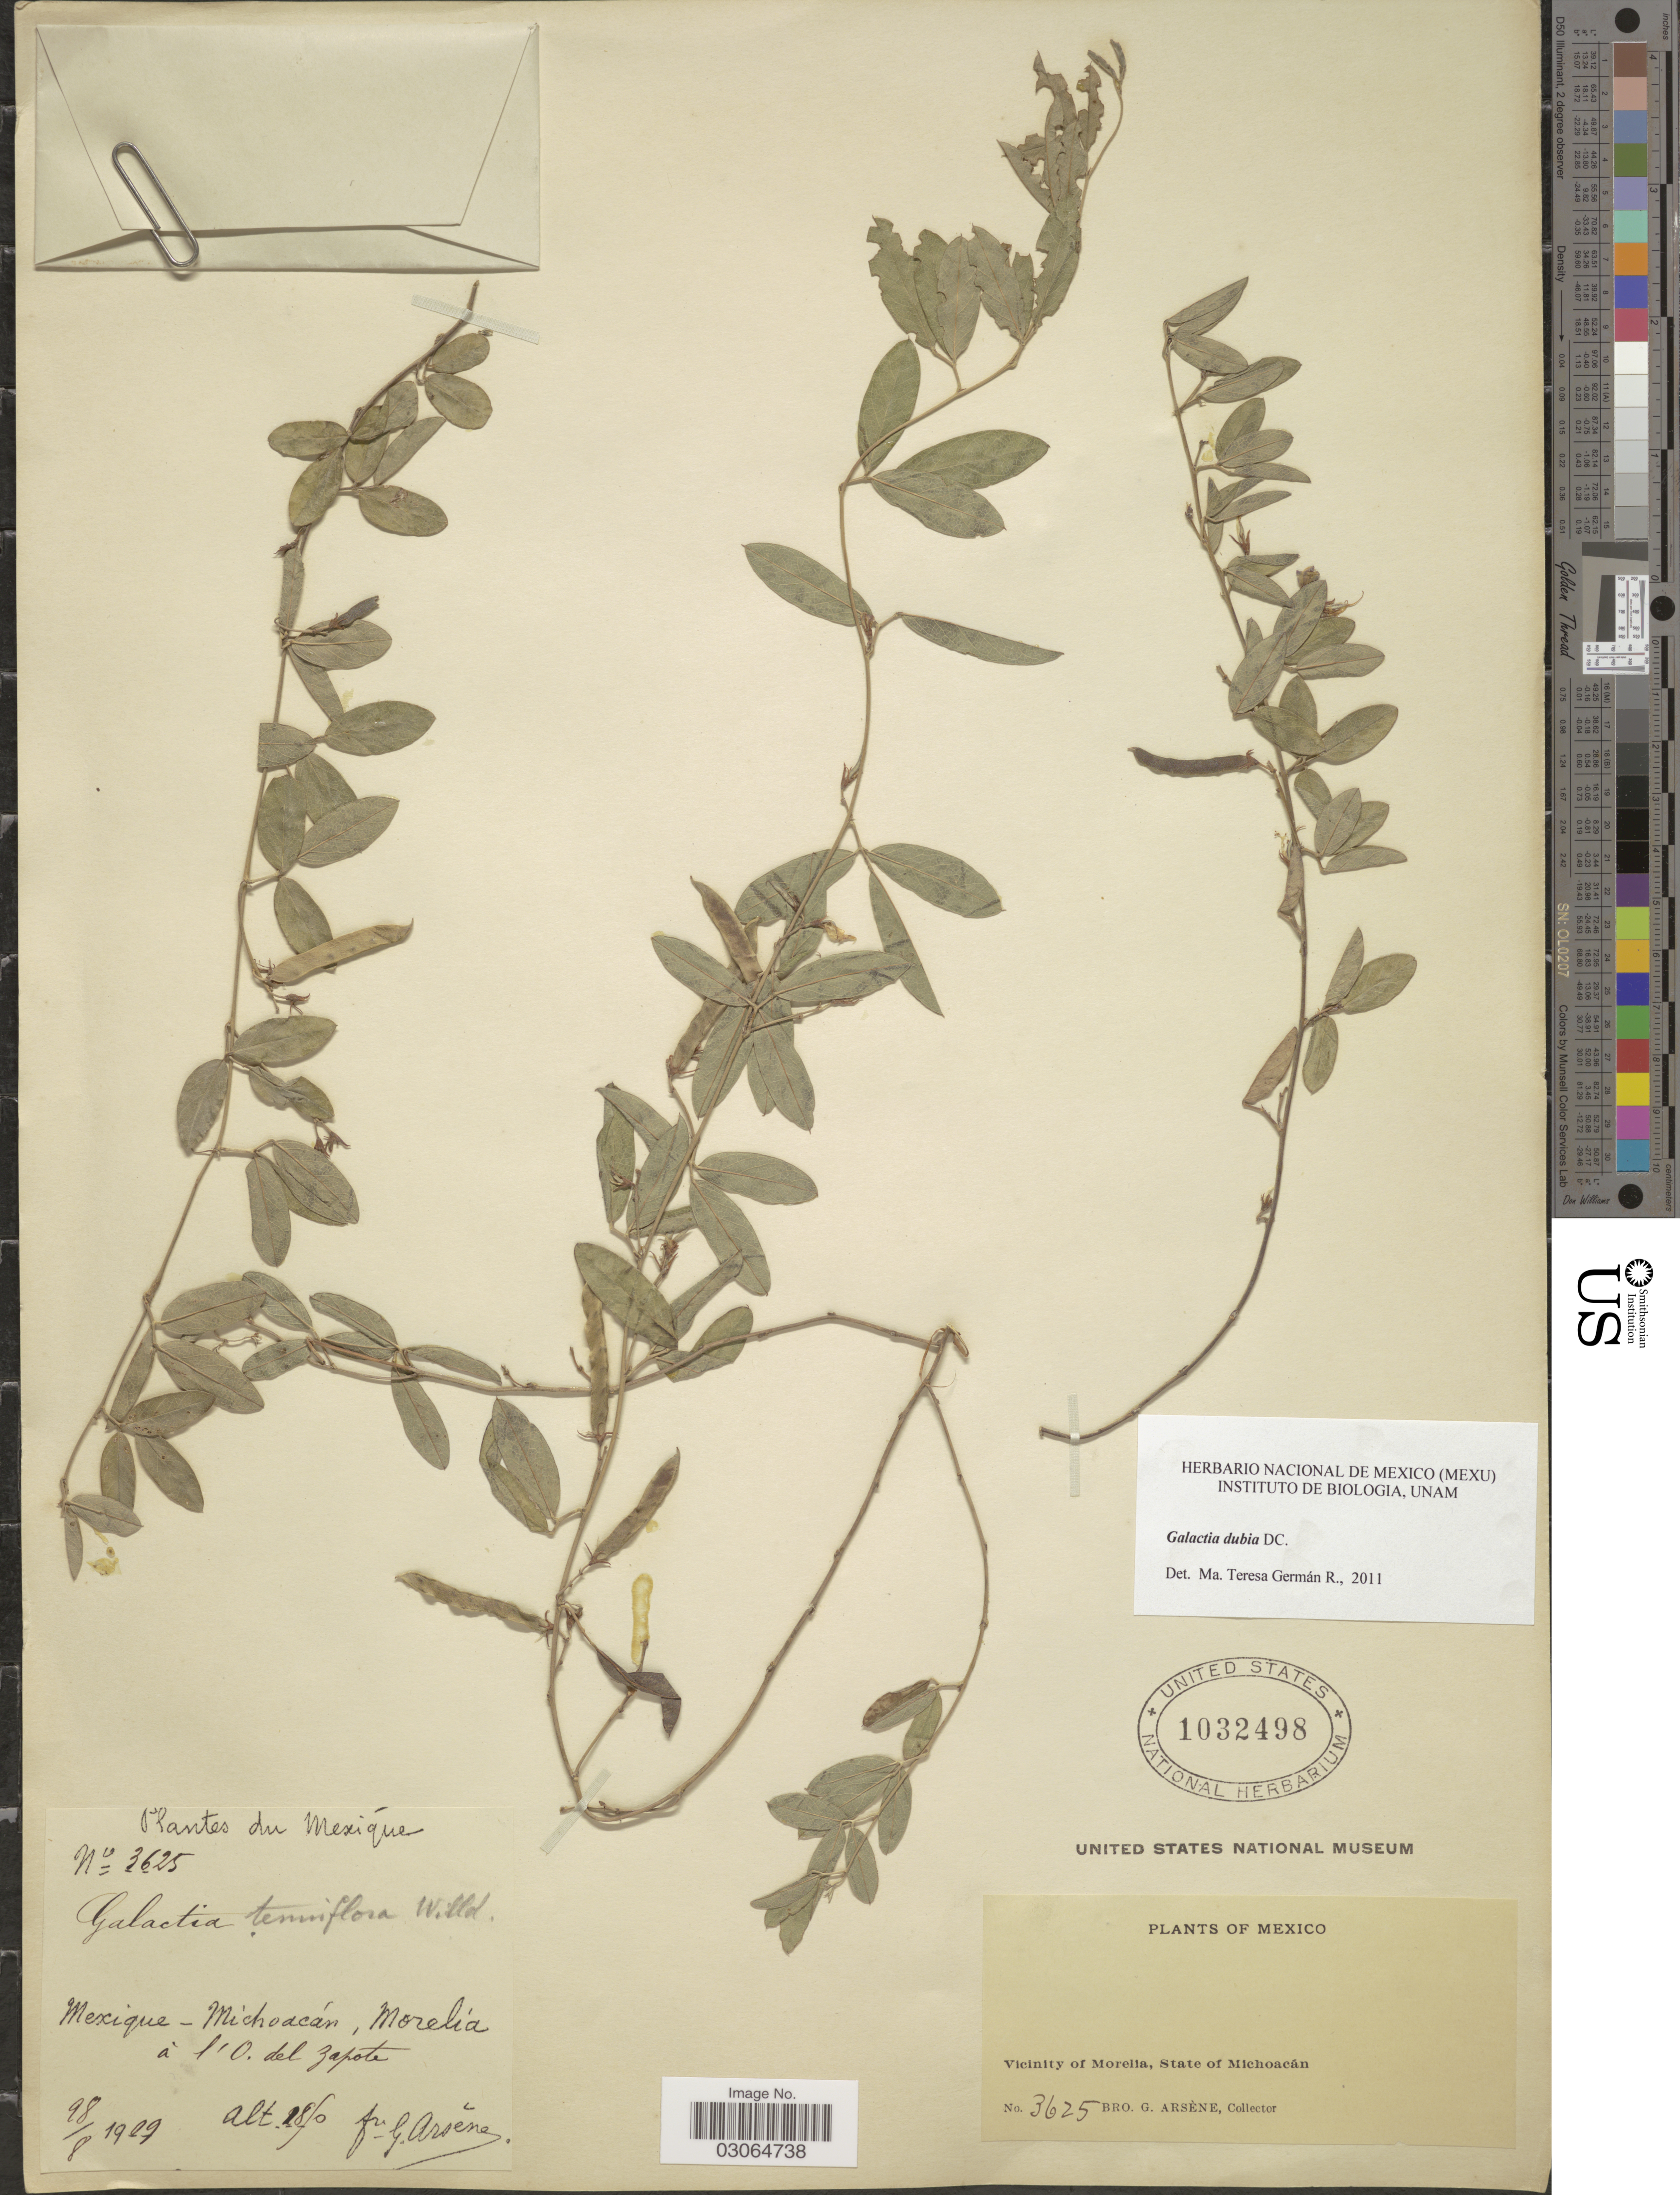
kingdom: Plantae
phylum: Tracheophyta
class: Magnoliopsida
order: Fabales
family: Fabaceae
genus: Galactia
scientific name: Galactia dubia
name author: DC.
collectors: Bro. G. Arsène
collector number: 3625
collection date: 1909-08-28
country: Mexico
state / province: Michoacán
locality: Vicinity of Morelia. Morelia à l'O. del Zapote.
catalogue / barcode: US 1032498